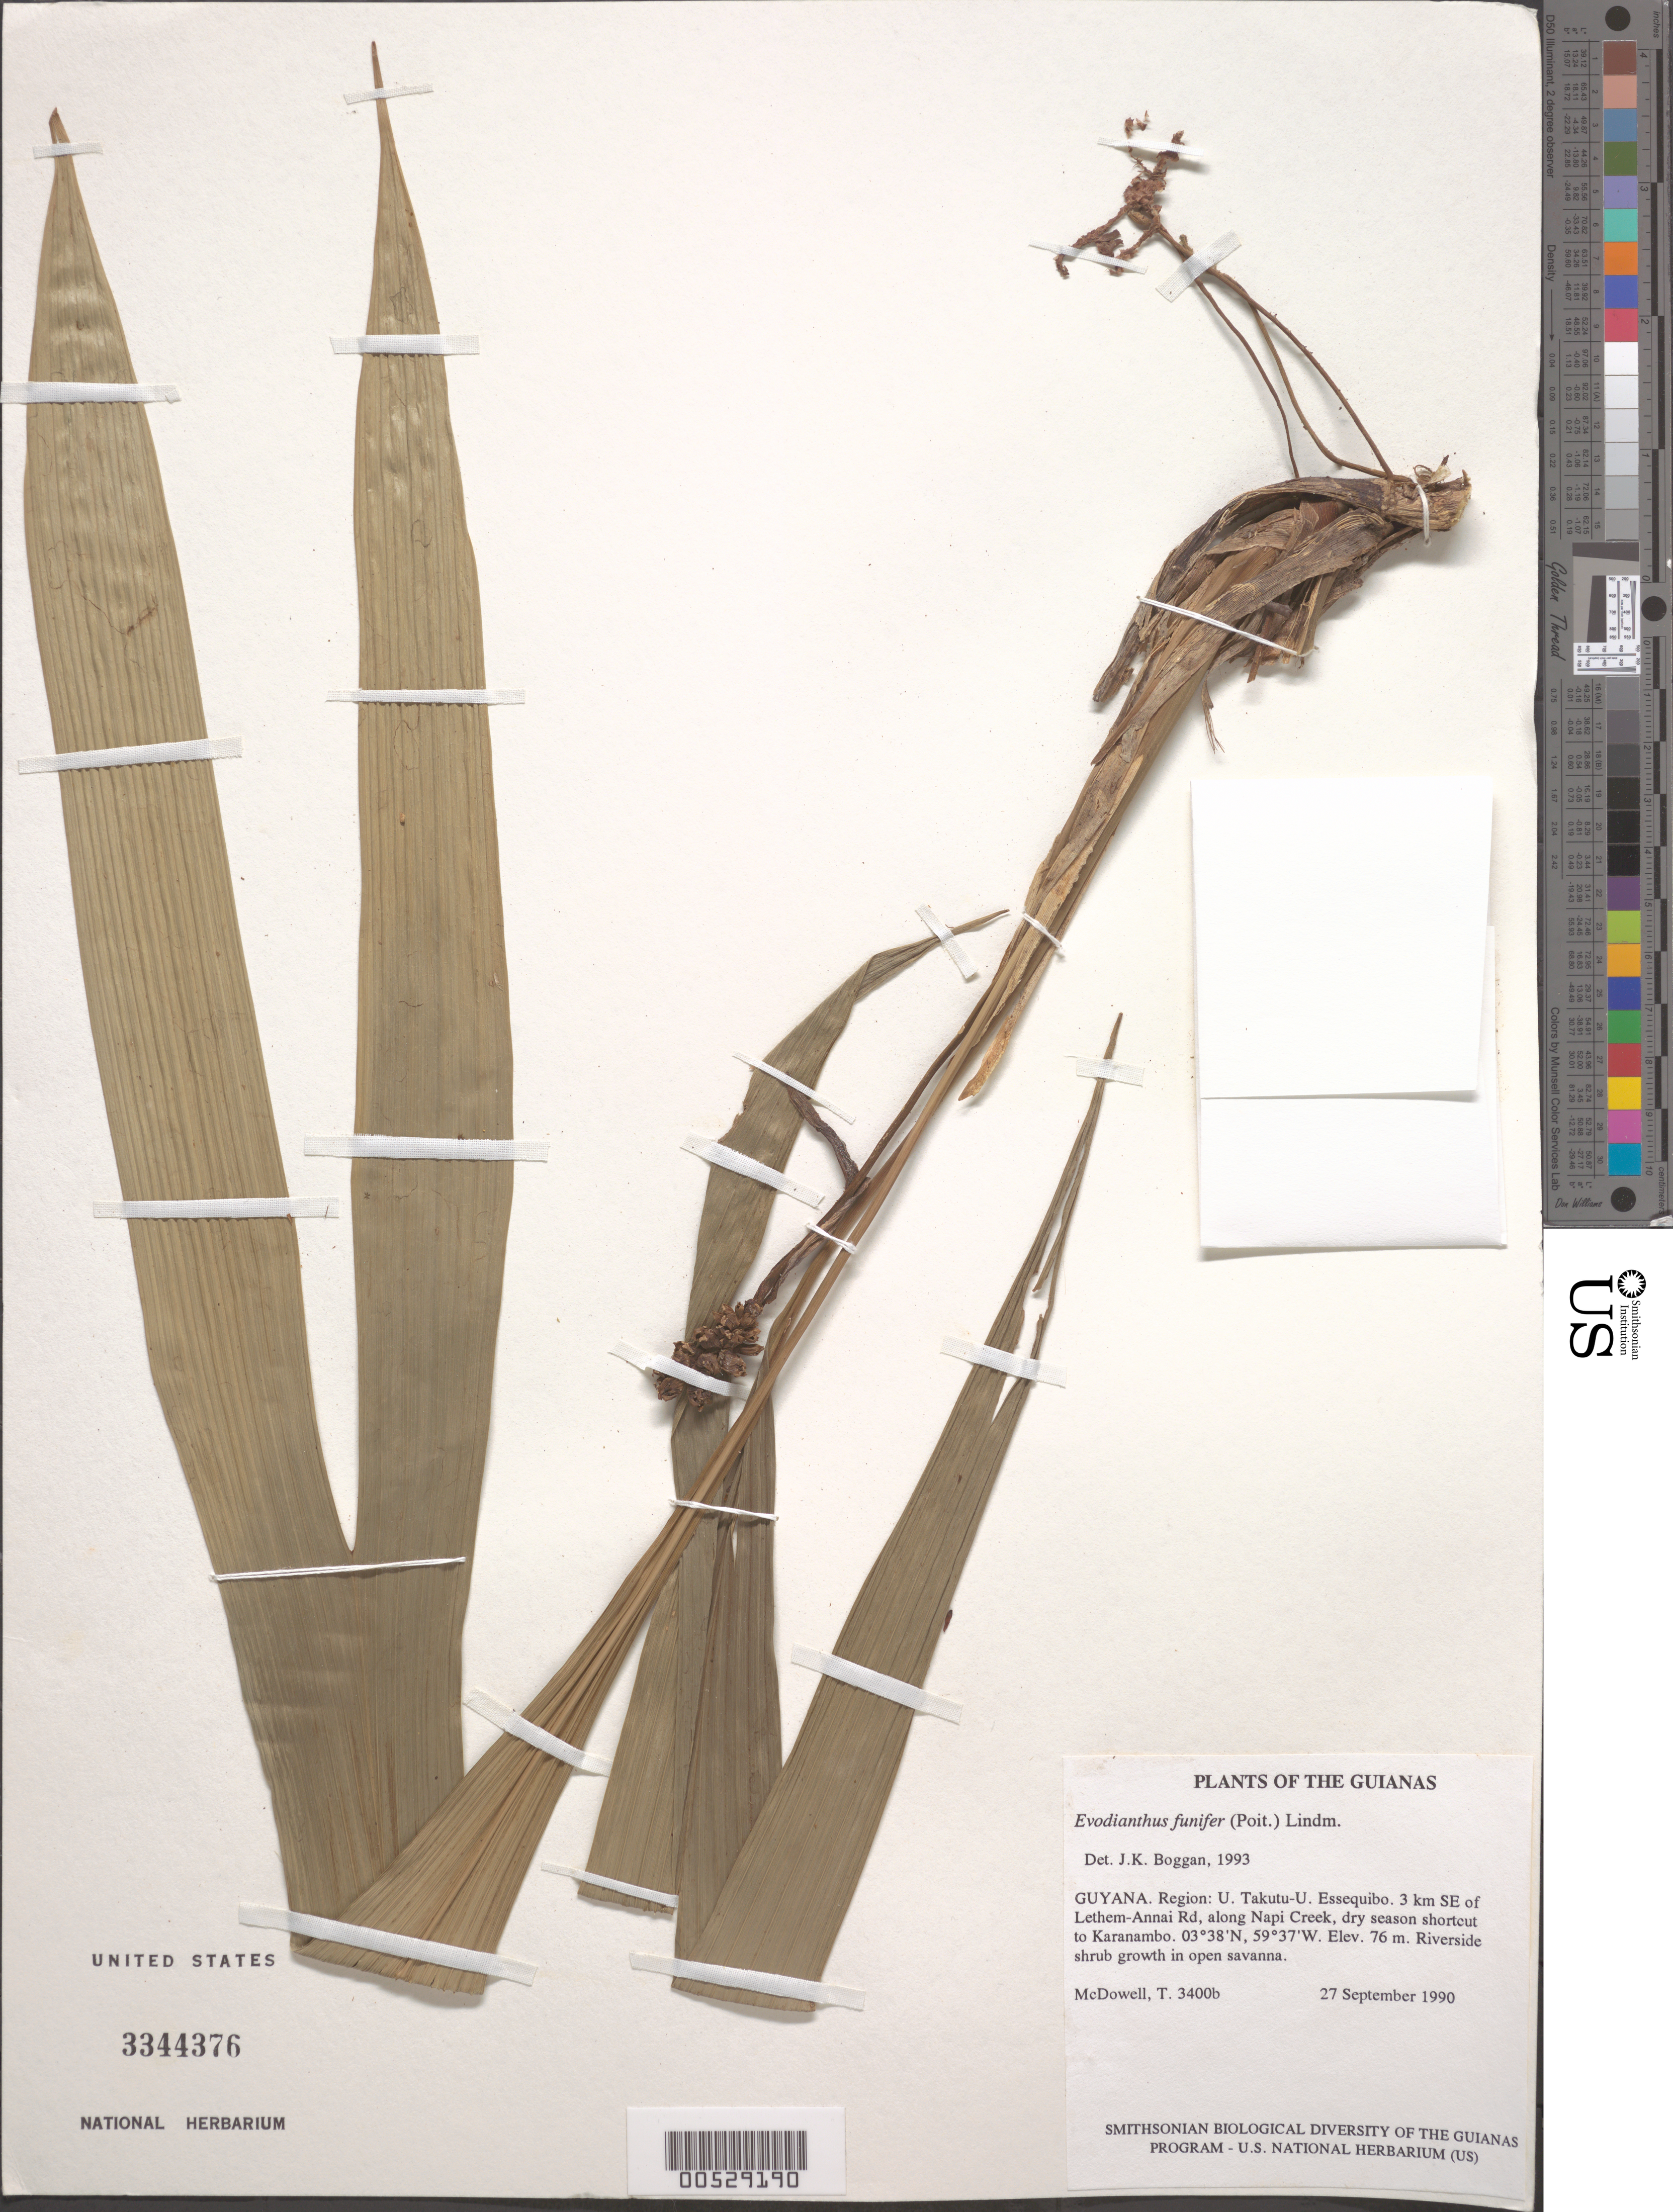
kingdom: Plantae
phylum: Tracheophyta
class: Liliopsida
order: Pandanales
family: Cyclanthaceae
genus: Evodianthus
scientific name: Evodianthus funifer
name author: (Poit.) Lindm.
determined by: Boggan, J. K., (US), NMNH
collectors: T. McDowell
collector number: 3400 b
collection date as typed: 27 September 1990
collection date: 1990-09-27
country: Guyana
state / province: U. Takutu-U. Essequibo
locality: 3 km SE of Lethem-Annai Rd, along Napi Creek, dry season shortcut to Karanambo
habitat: Riverside shrub growth in open savanna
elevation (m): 76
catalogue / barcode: US 3344376